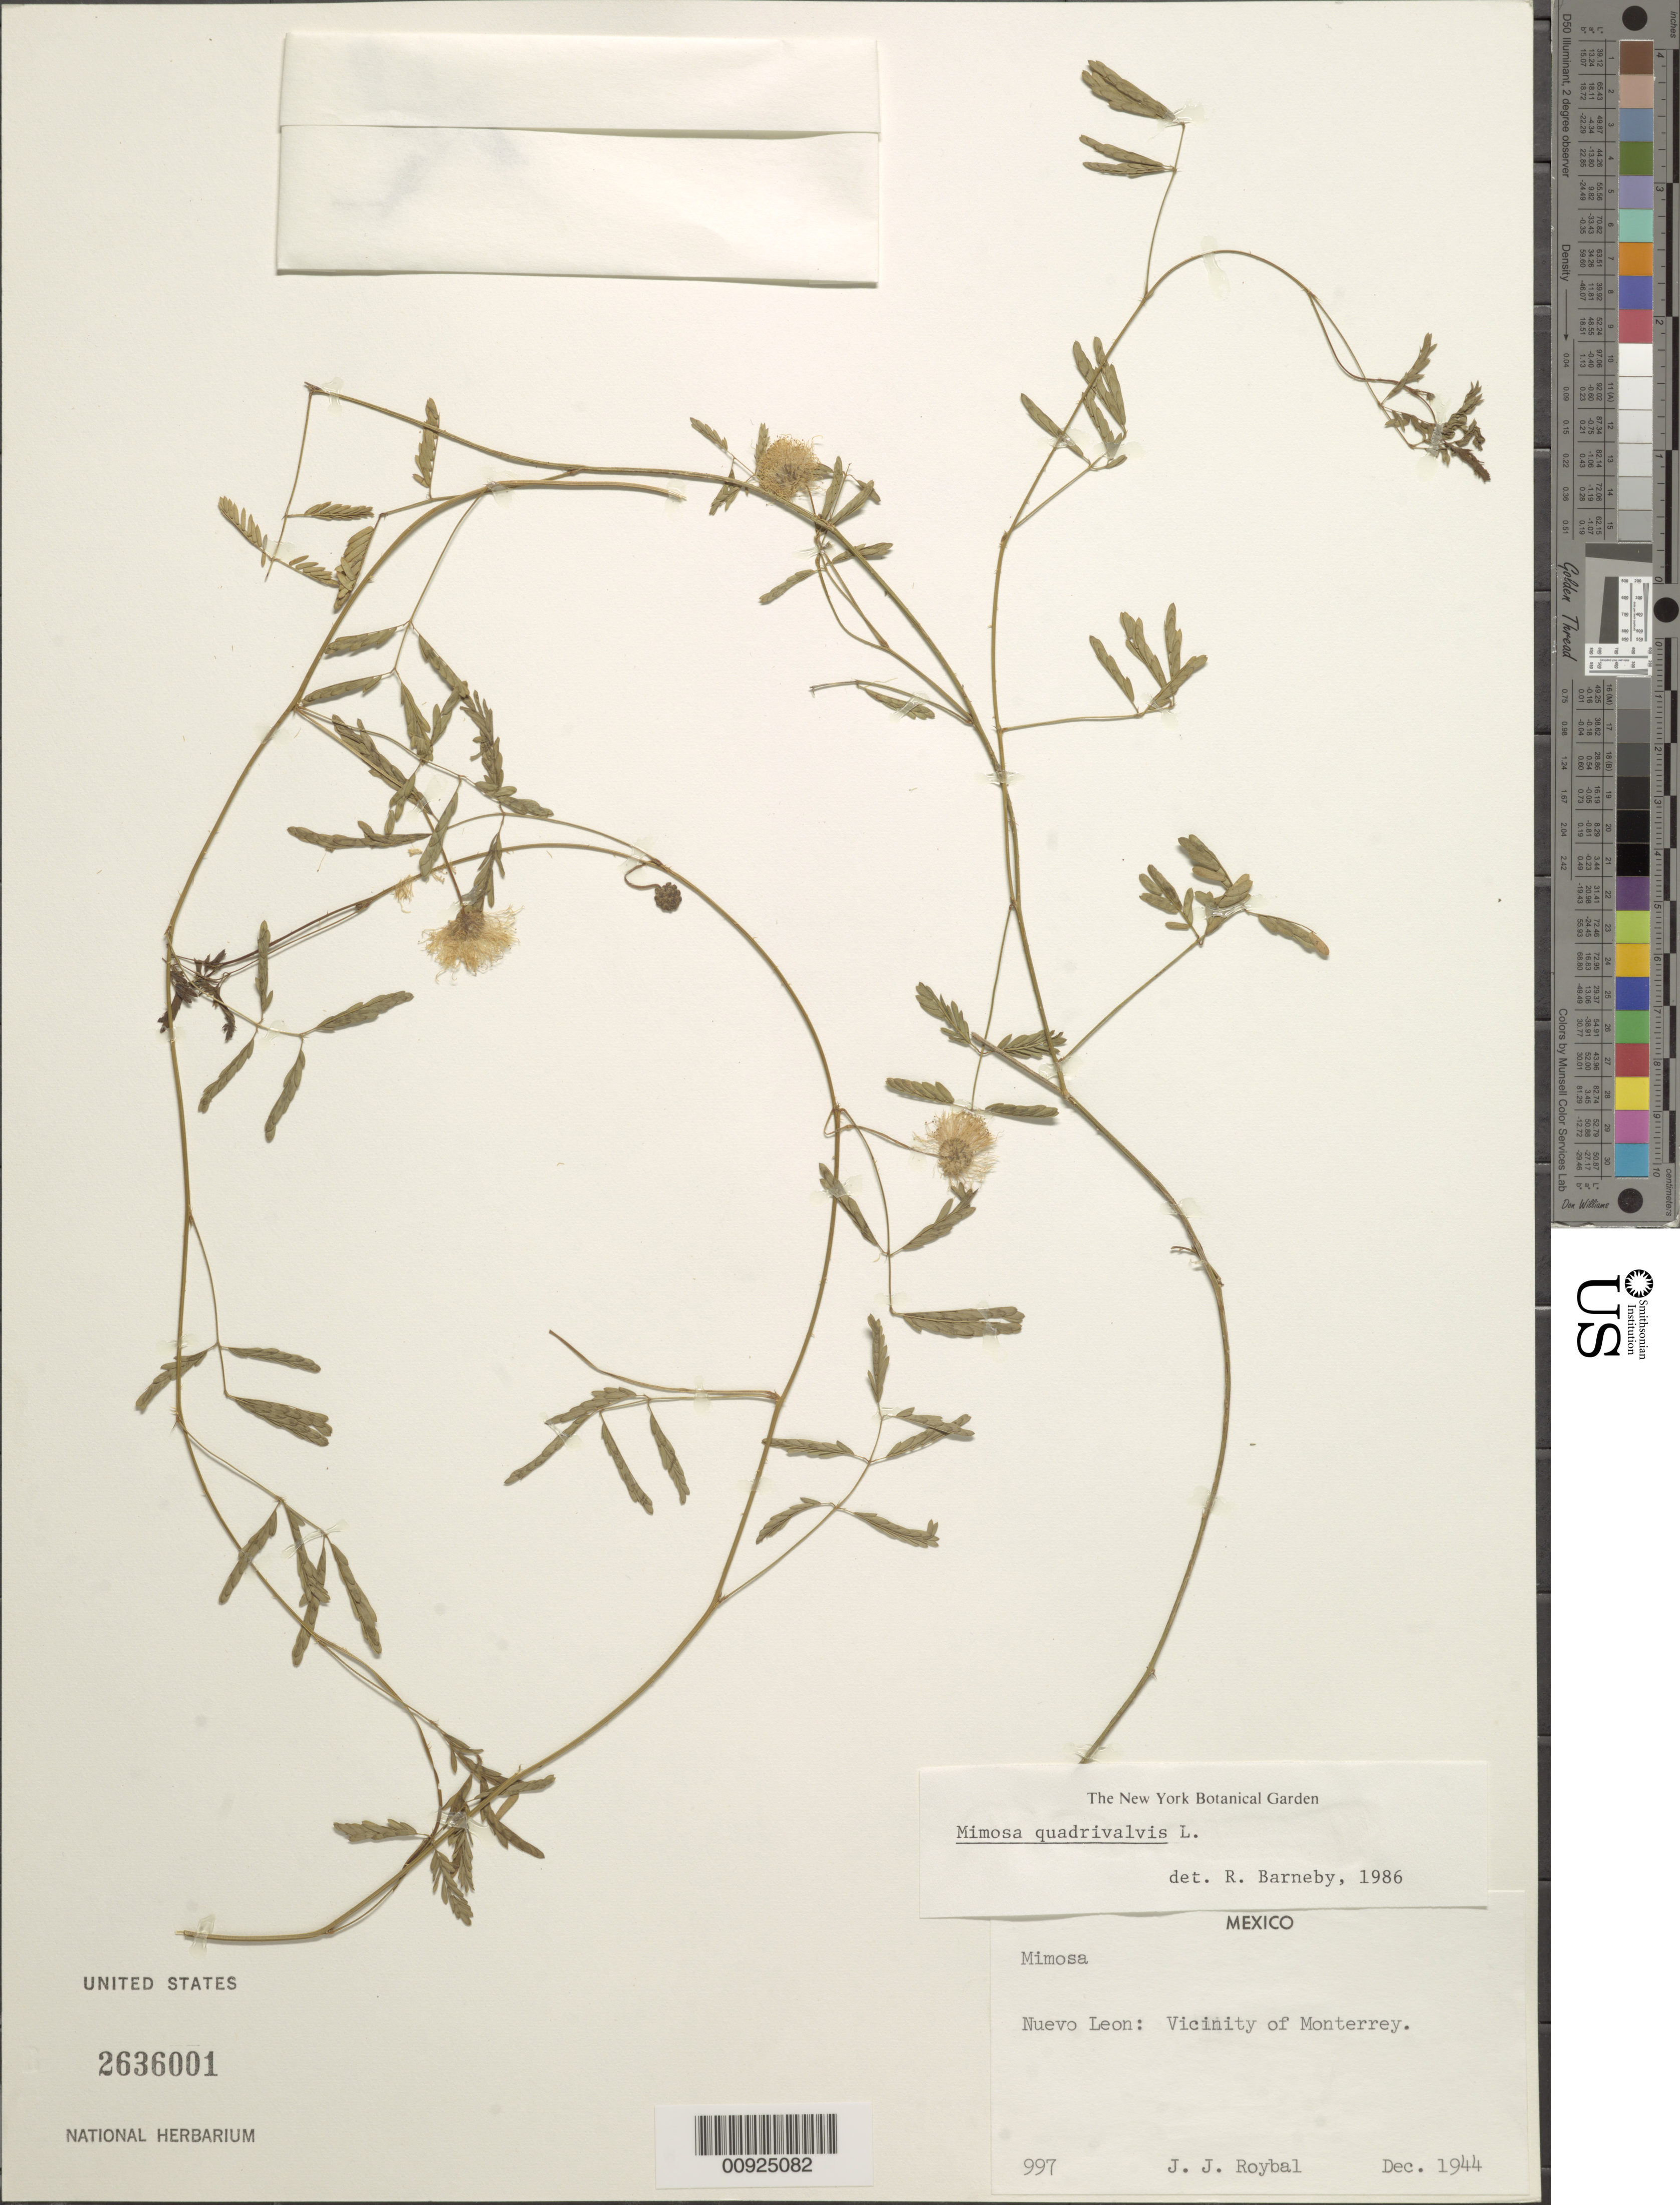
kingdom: Plantae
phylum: Tracheophyta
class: Magnoliopsida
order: Fabales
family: Fabaceae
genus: Mimosa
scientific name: Mimosa quadrivalvis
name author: L.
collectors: J. J. Roybal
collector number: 997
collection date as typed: Dec 1944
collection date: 1944-12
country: Mexico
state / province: Nuevo León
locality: Nuevo León: Vicinity of Monterrey.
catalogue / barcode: US 2636001